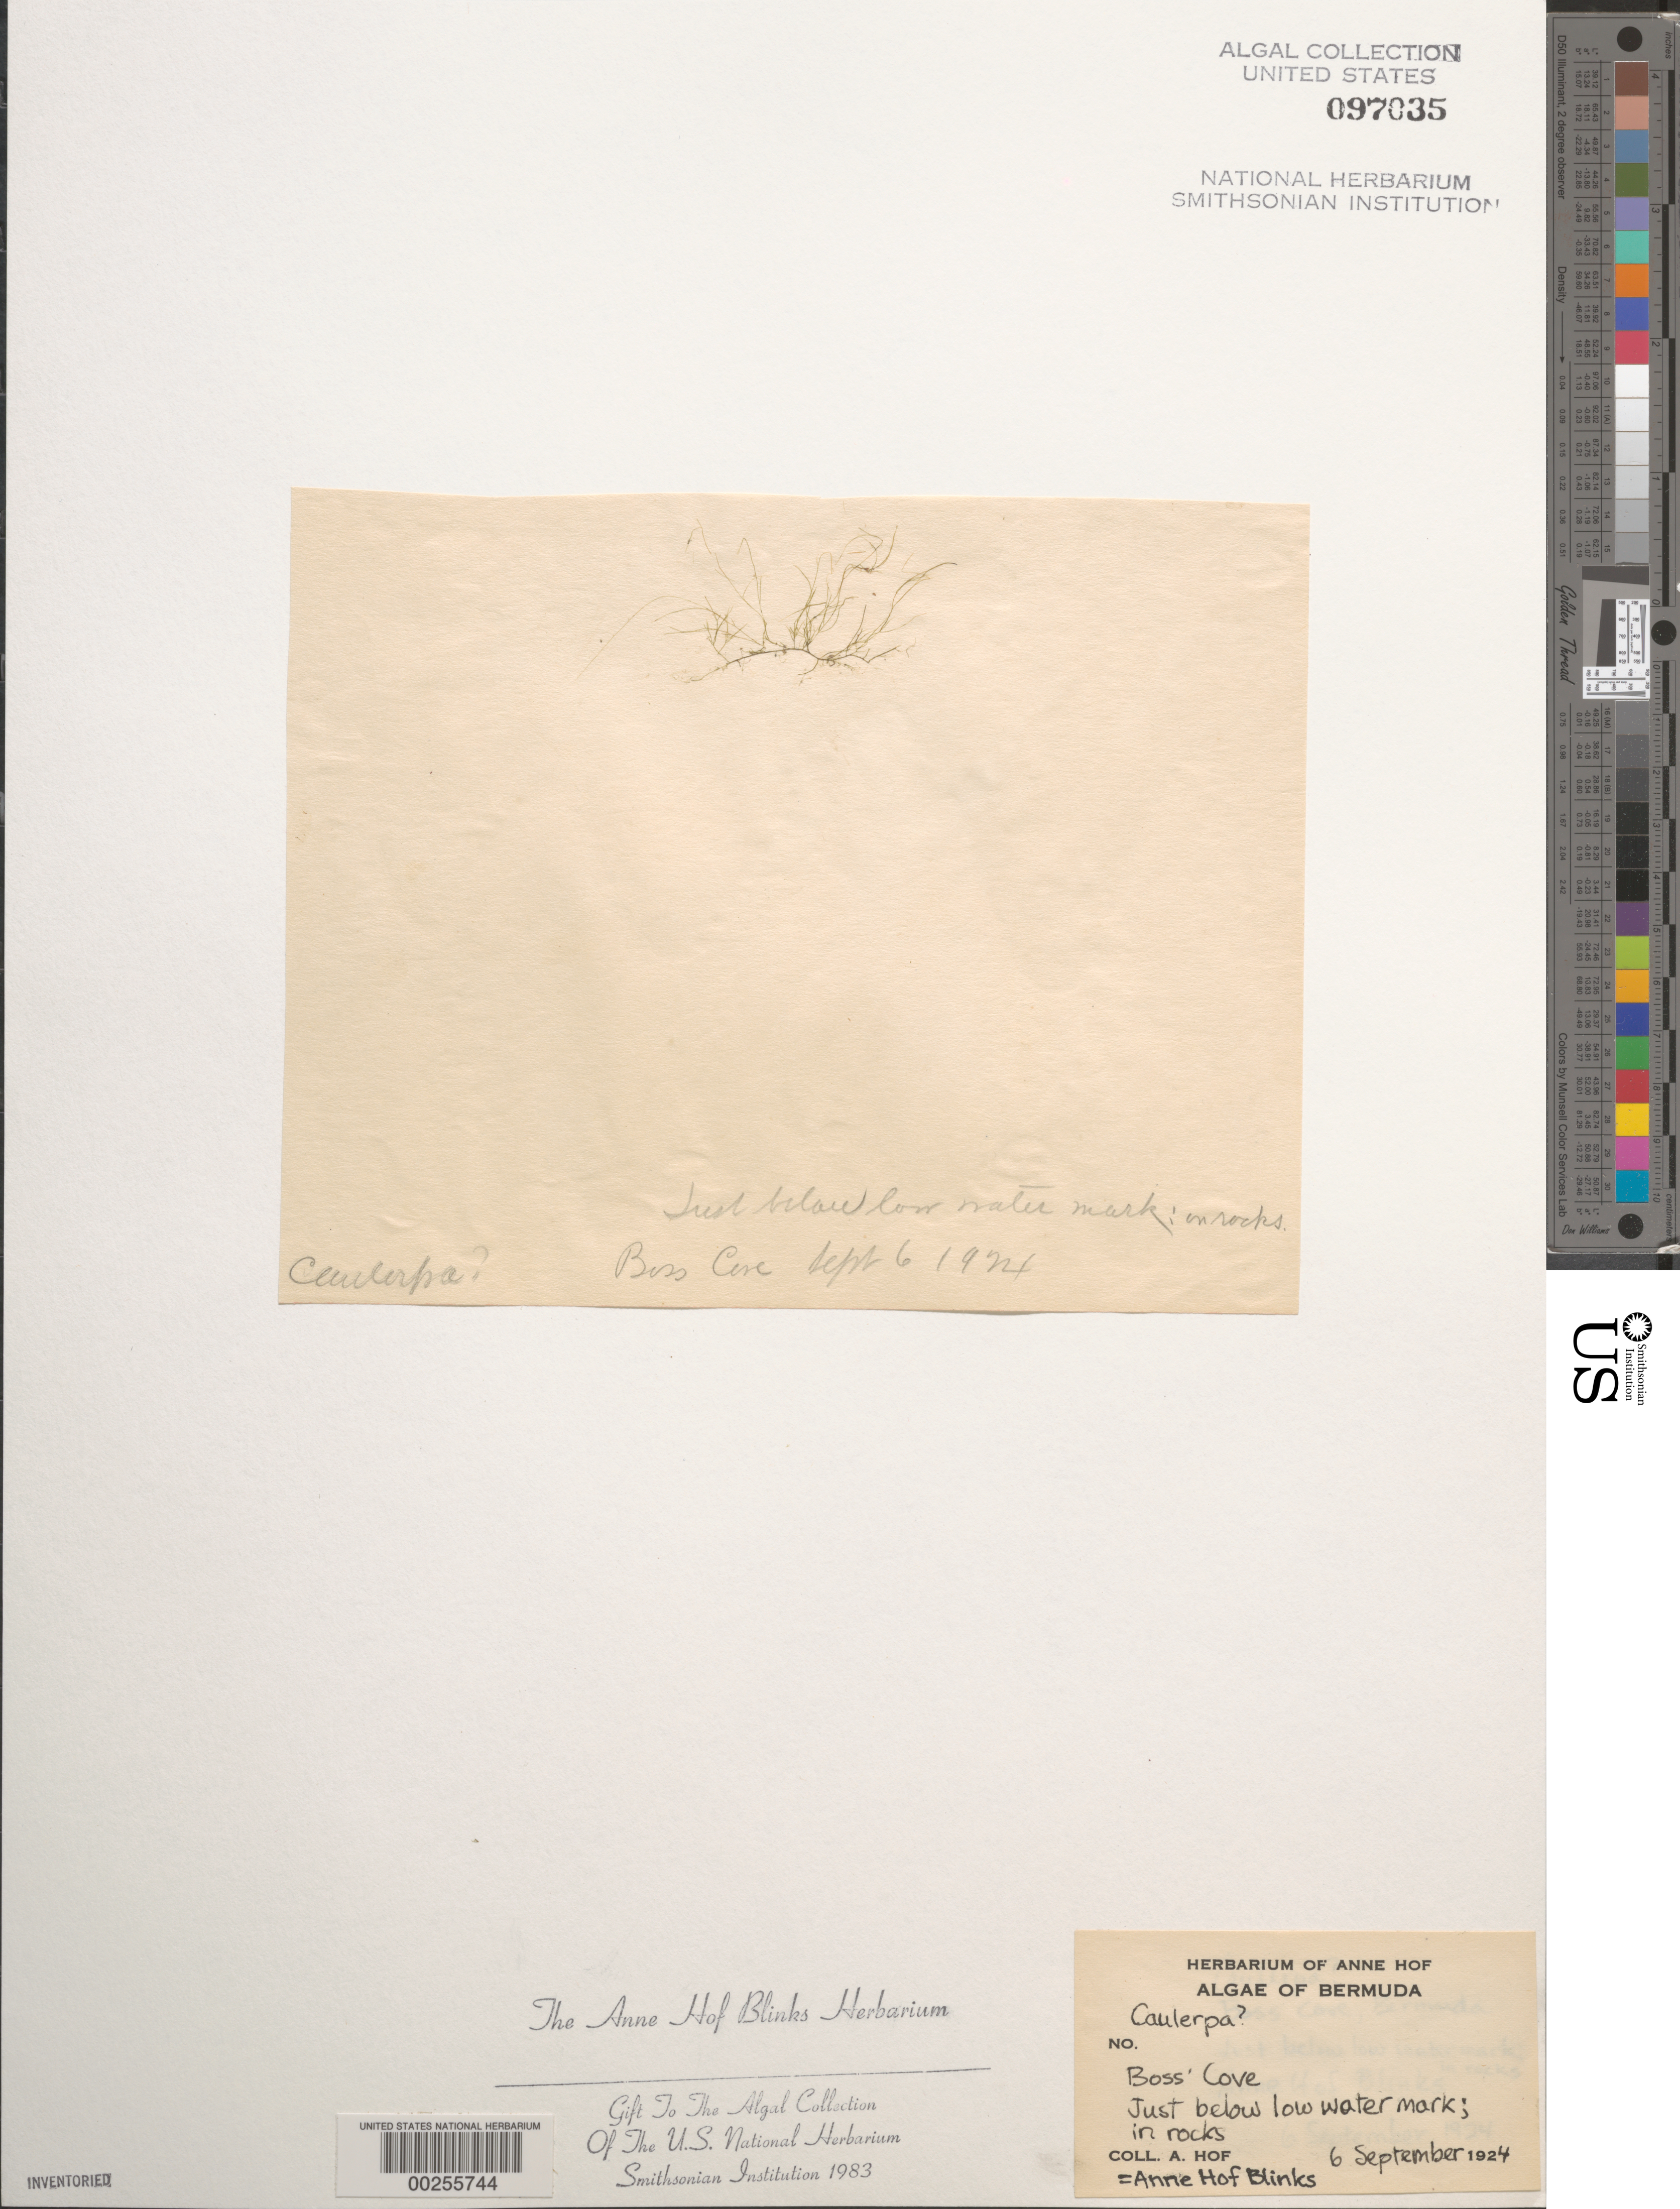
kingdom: Plantae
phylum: Chlorophyta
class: Ulvophyceae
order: Bryopsidales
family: Caulerpaceae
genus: Caulerpa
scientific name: Caulerpa sp.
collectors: A. Blinks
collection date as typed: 06 Sep 1924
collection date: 1924-09-06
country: Bermuda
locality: Boss' Cove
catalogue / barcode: US 97035